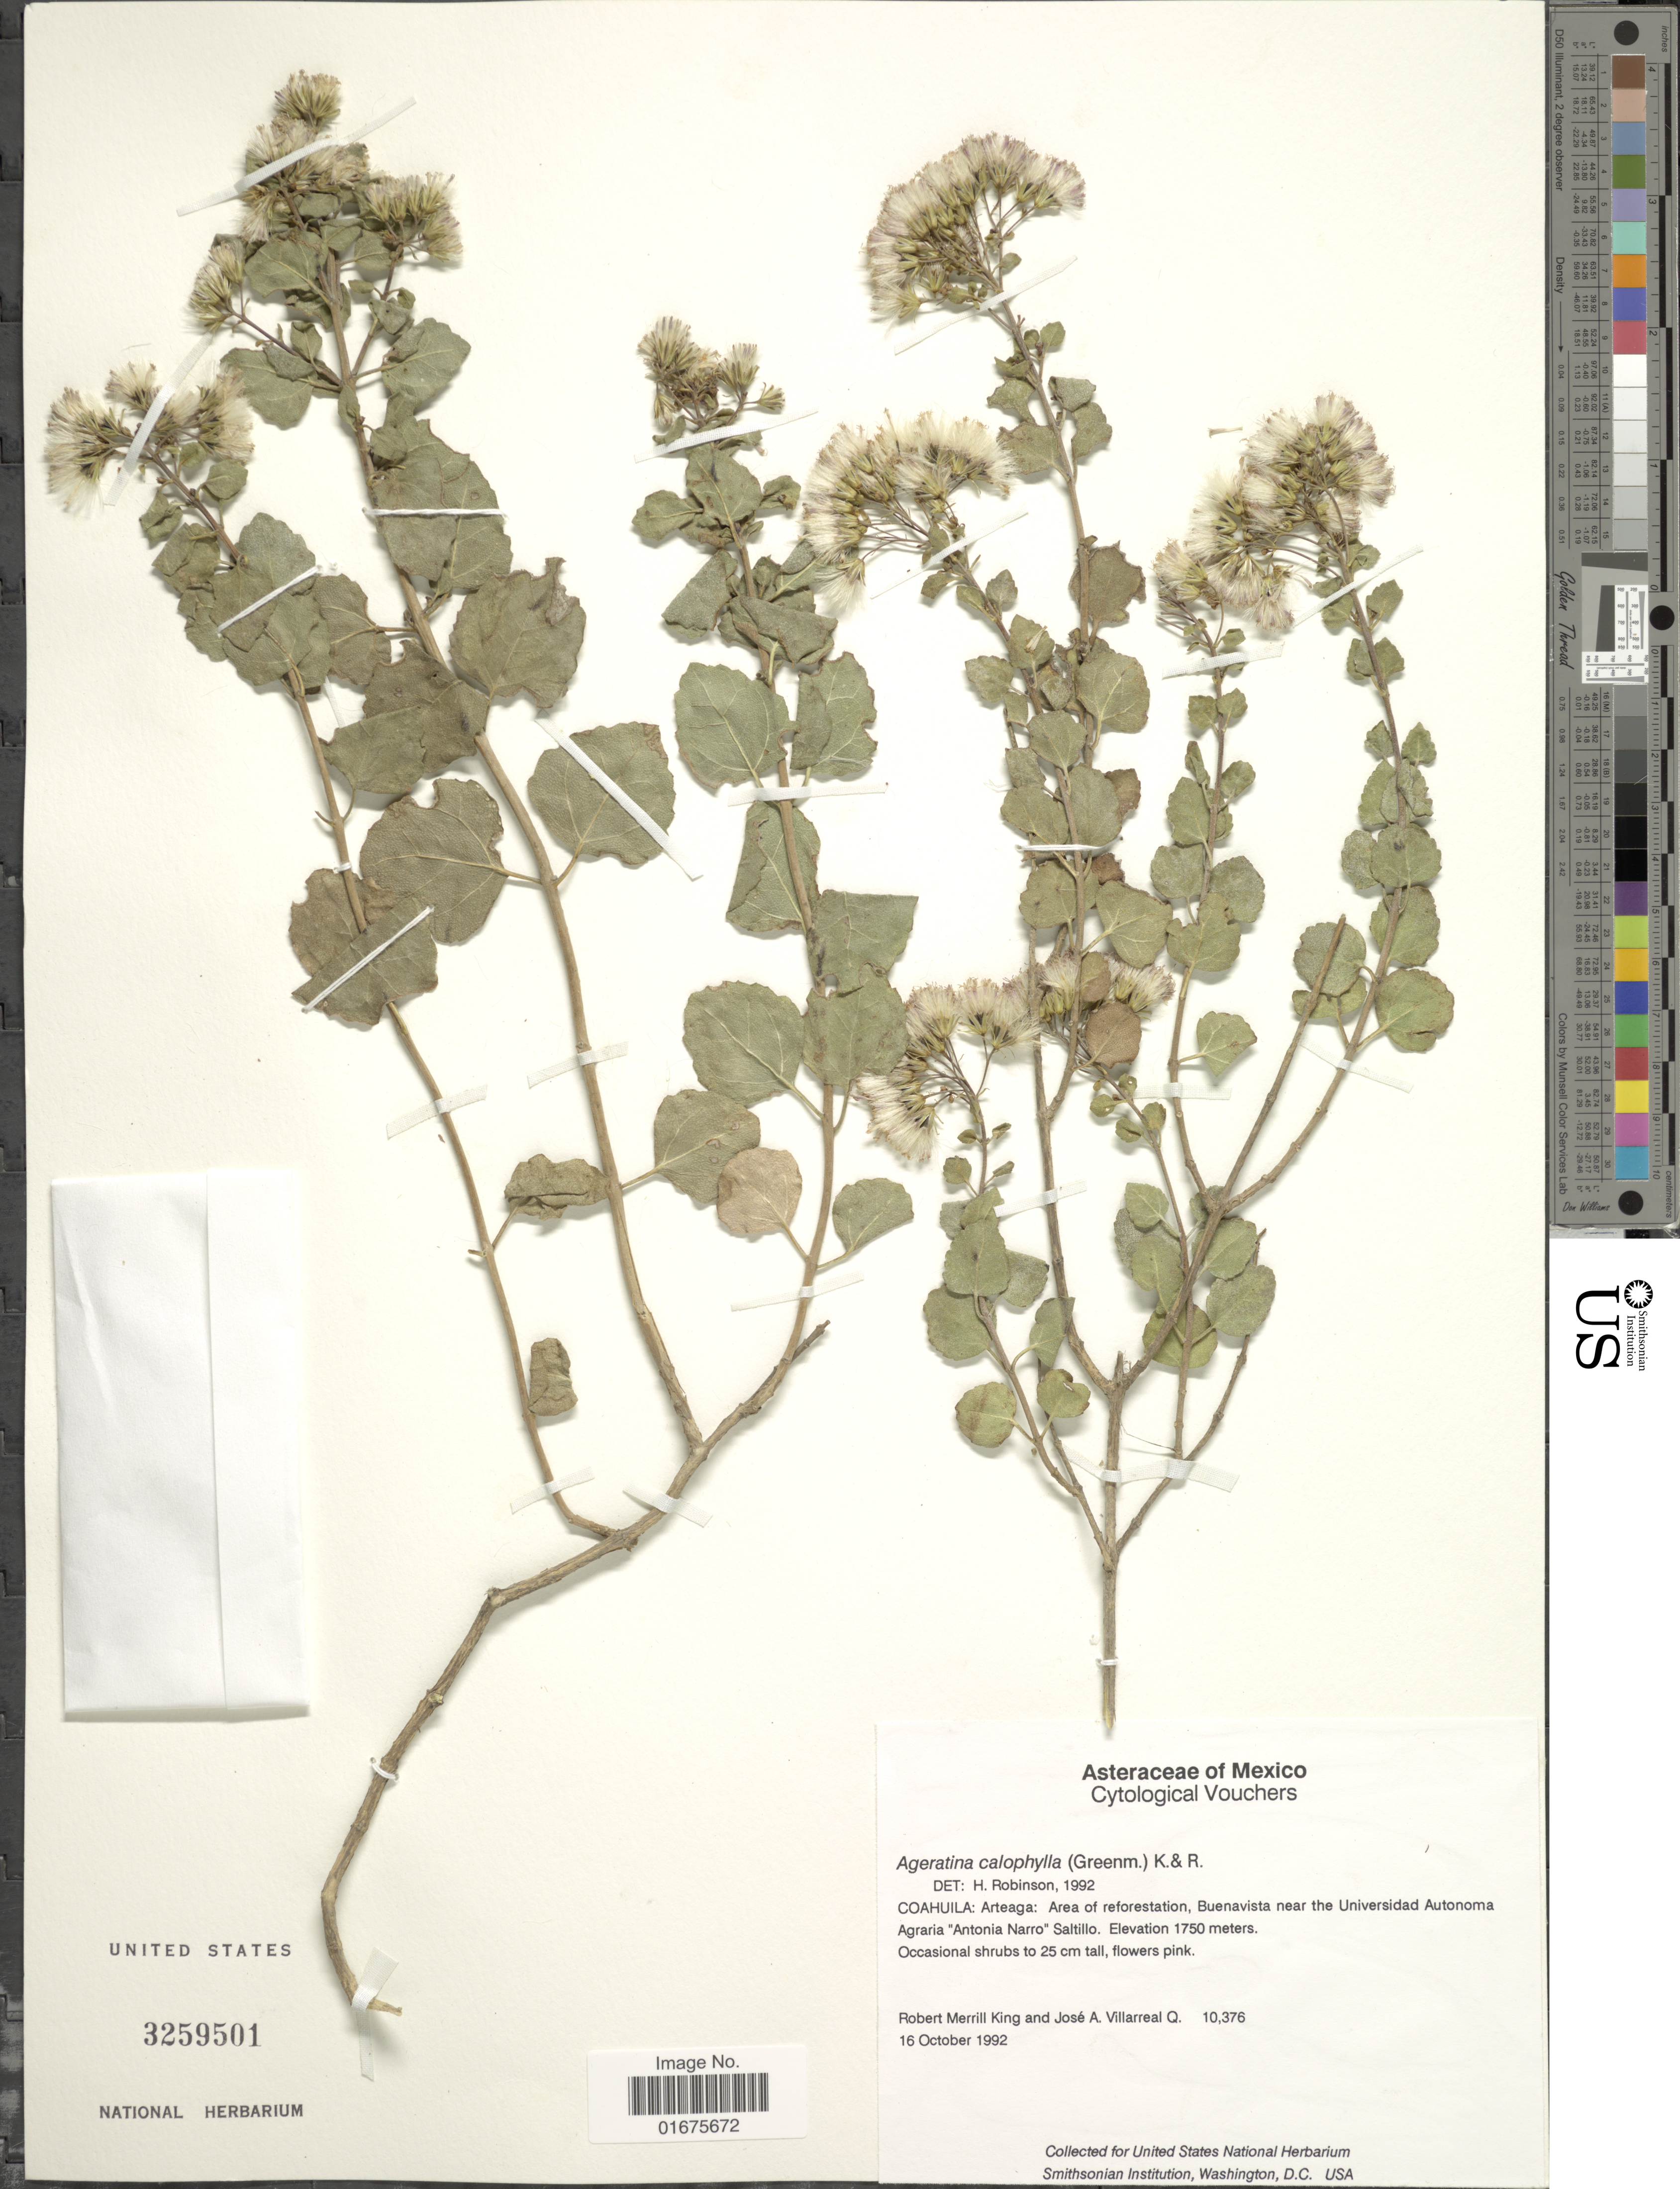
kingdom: Plantae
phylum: Tracheophyta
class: Magnoliopsida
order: Asterales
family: Asteraceae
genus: Ageratina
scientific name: Ageratina calophylla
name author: (B.L. Rob.) R.M. King & H. Rob.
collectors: R. M. King & J. Villarreal-Quintanilla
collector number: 10376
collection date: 1992-10-16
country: Mexico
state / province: Coahuila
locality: Arteaga: Area of Reforestation, Buenavista near the Universidad Autonoma Agraria "Antonio Narro"Saltillo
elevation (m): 1750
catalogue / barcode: US 3259501